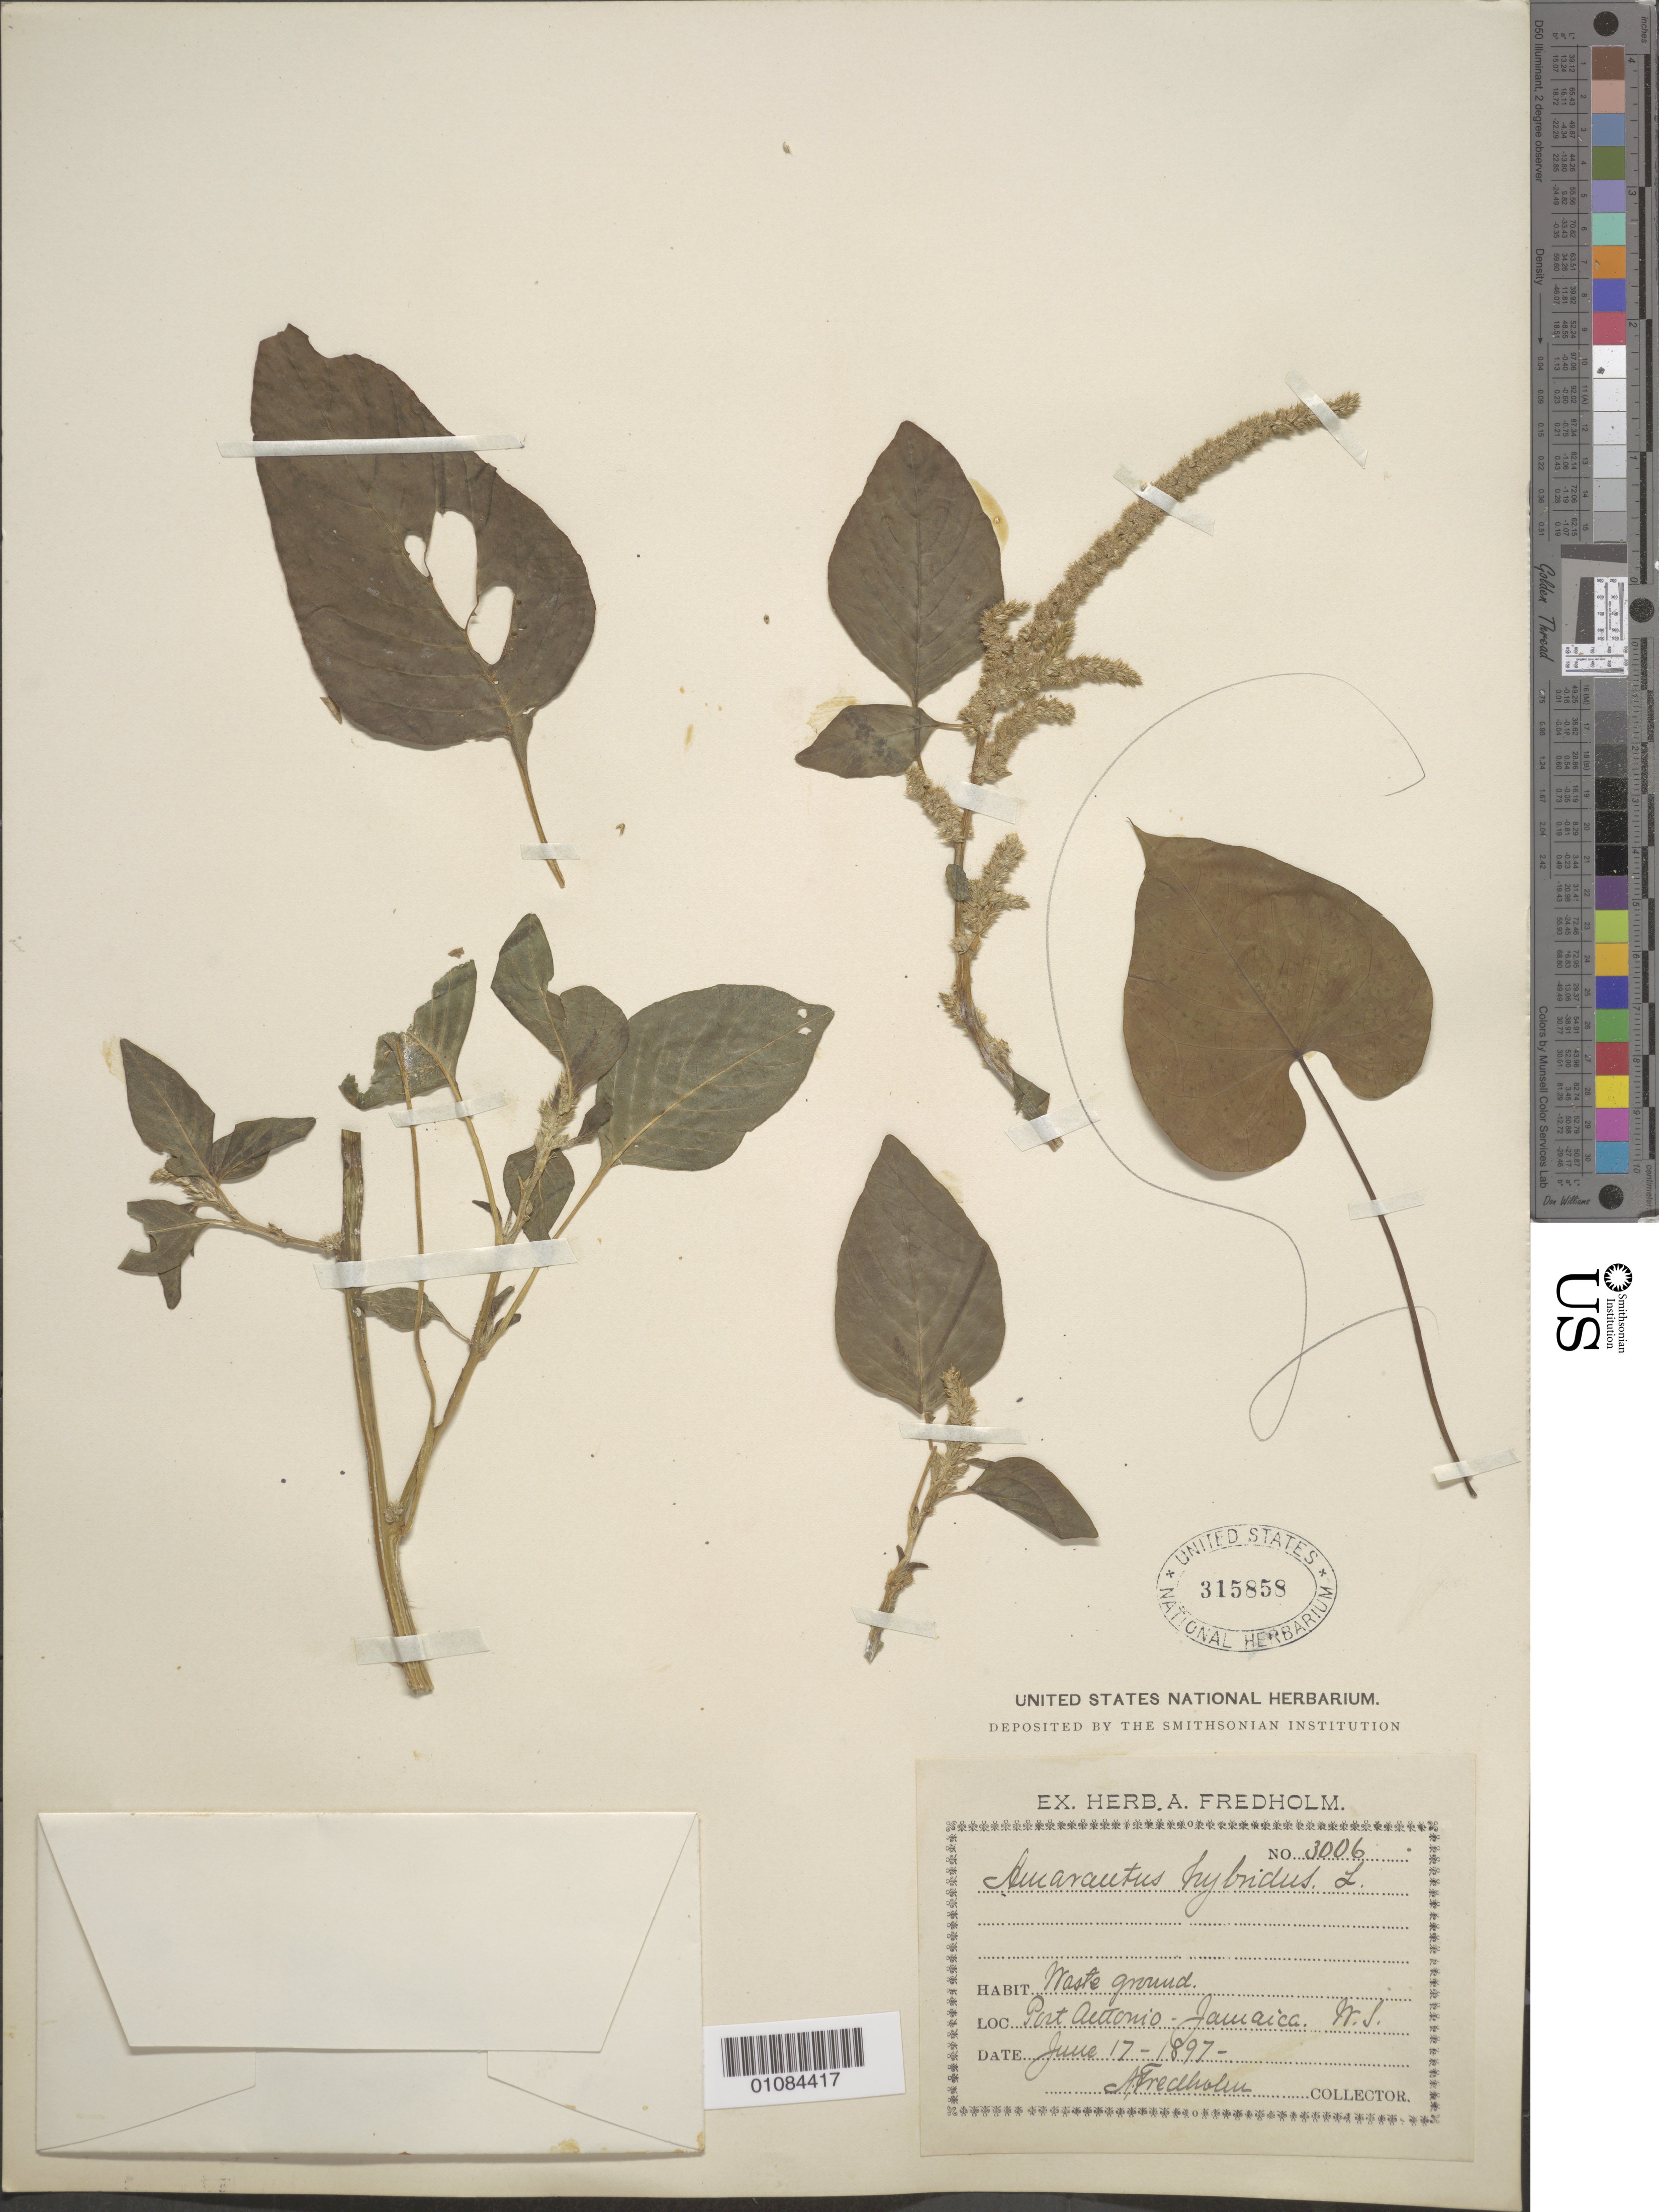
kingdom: Plantae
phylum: Tracheophyta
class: Magnoliopsida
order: Caryophyllales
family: Amaranthaceae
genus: Amaranthus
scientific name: Amaranthus hybridus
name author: L.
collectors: A. Fredholm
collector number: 3006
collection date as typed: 17 Jun 1897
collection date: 1897-06-17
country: Jamaica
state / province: Portland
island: Jamaica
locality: Port Antonio.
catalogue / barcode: US 315855